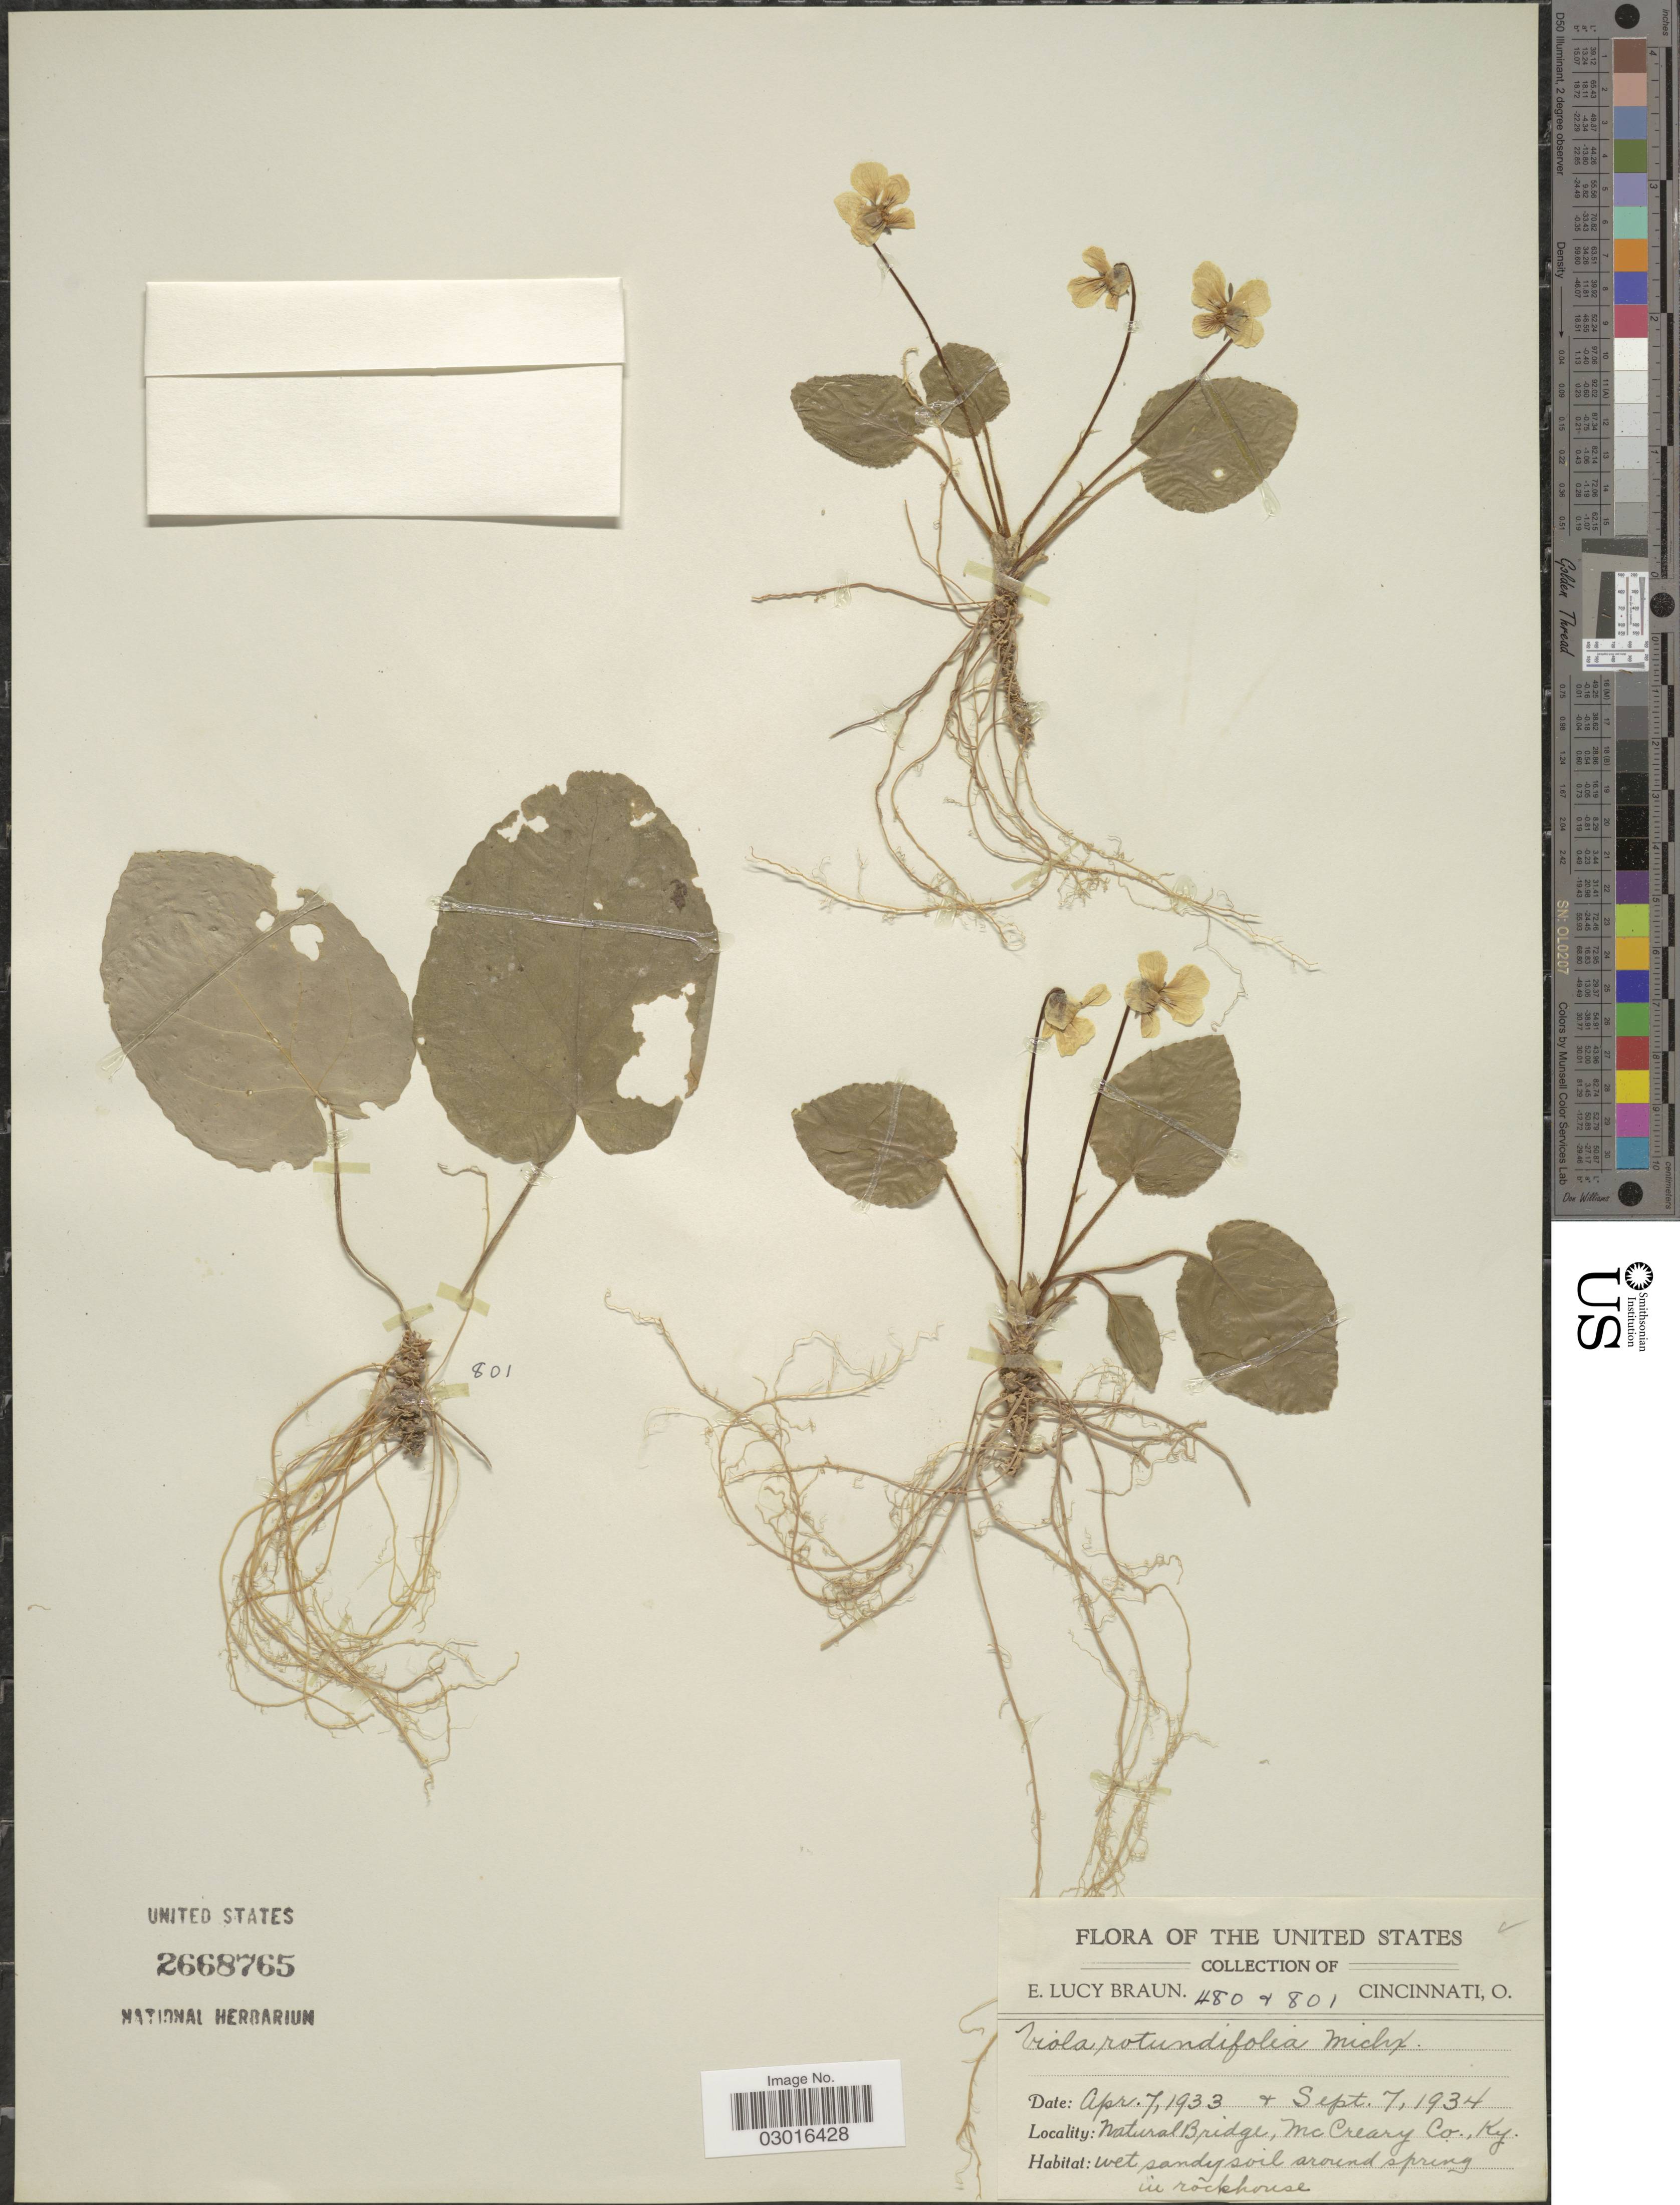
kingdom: Plantae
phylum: Tracheophyta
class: Magnoliopsida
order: Malpighiales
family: Violaceae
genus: Viola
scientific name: Viola rotundifolia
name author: Michx.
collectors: E. L. Braun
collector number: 480/801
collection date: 1933-04-07/1934-09-07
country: United States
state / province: Kentucky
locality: Natural Bridge, McCreary Co., Ky.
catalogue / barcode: US 2668765